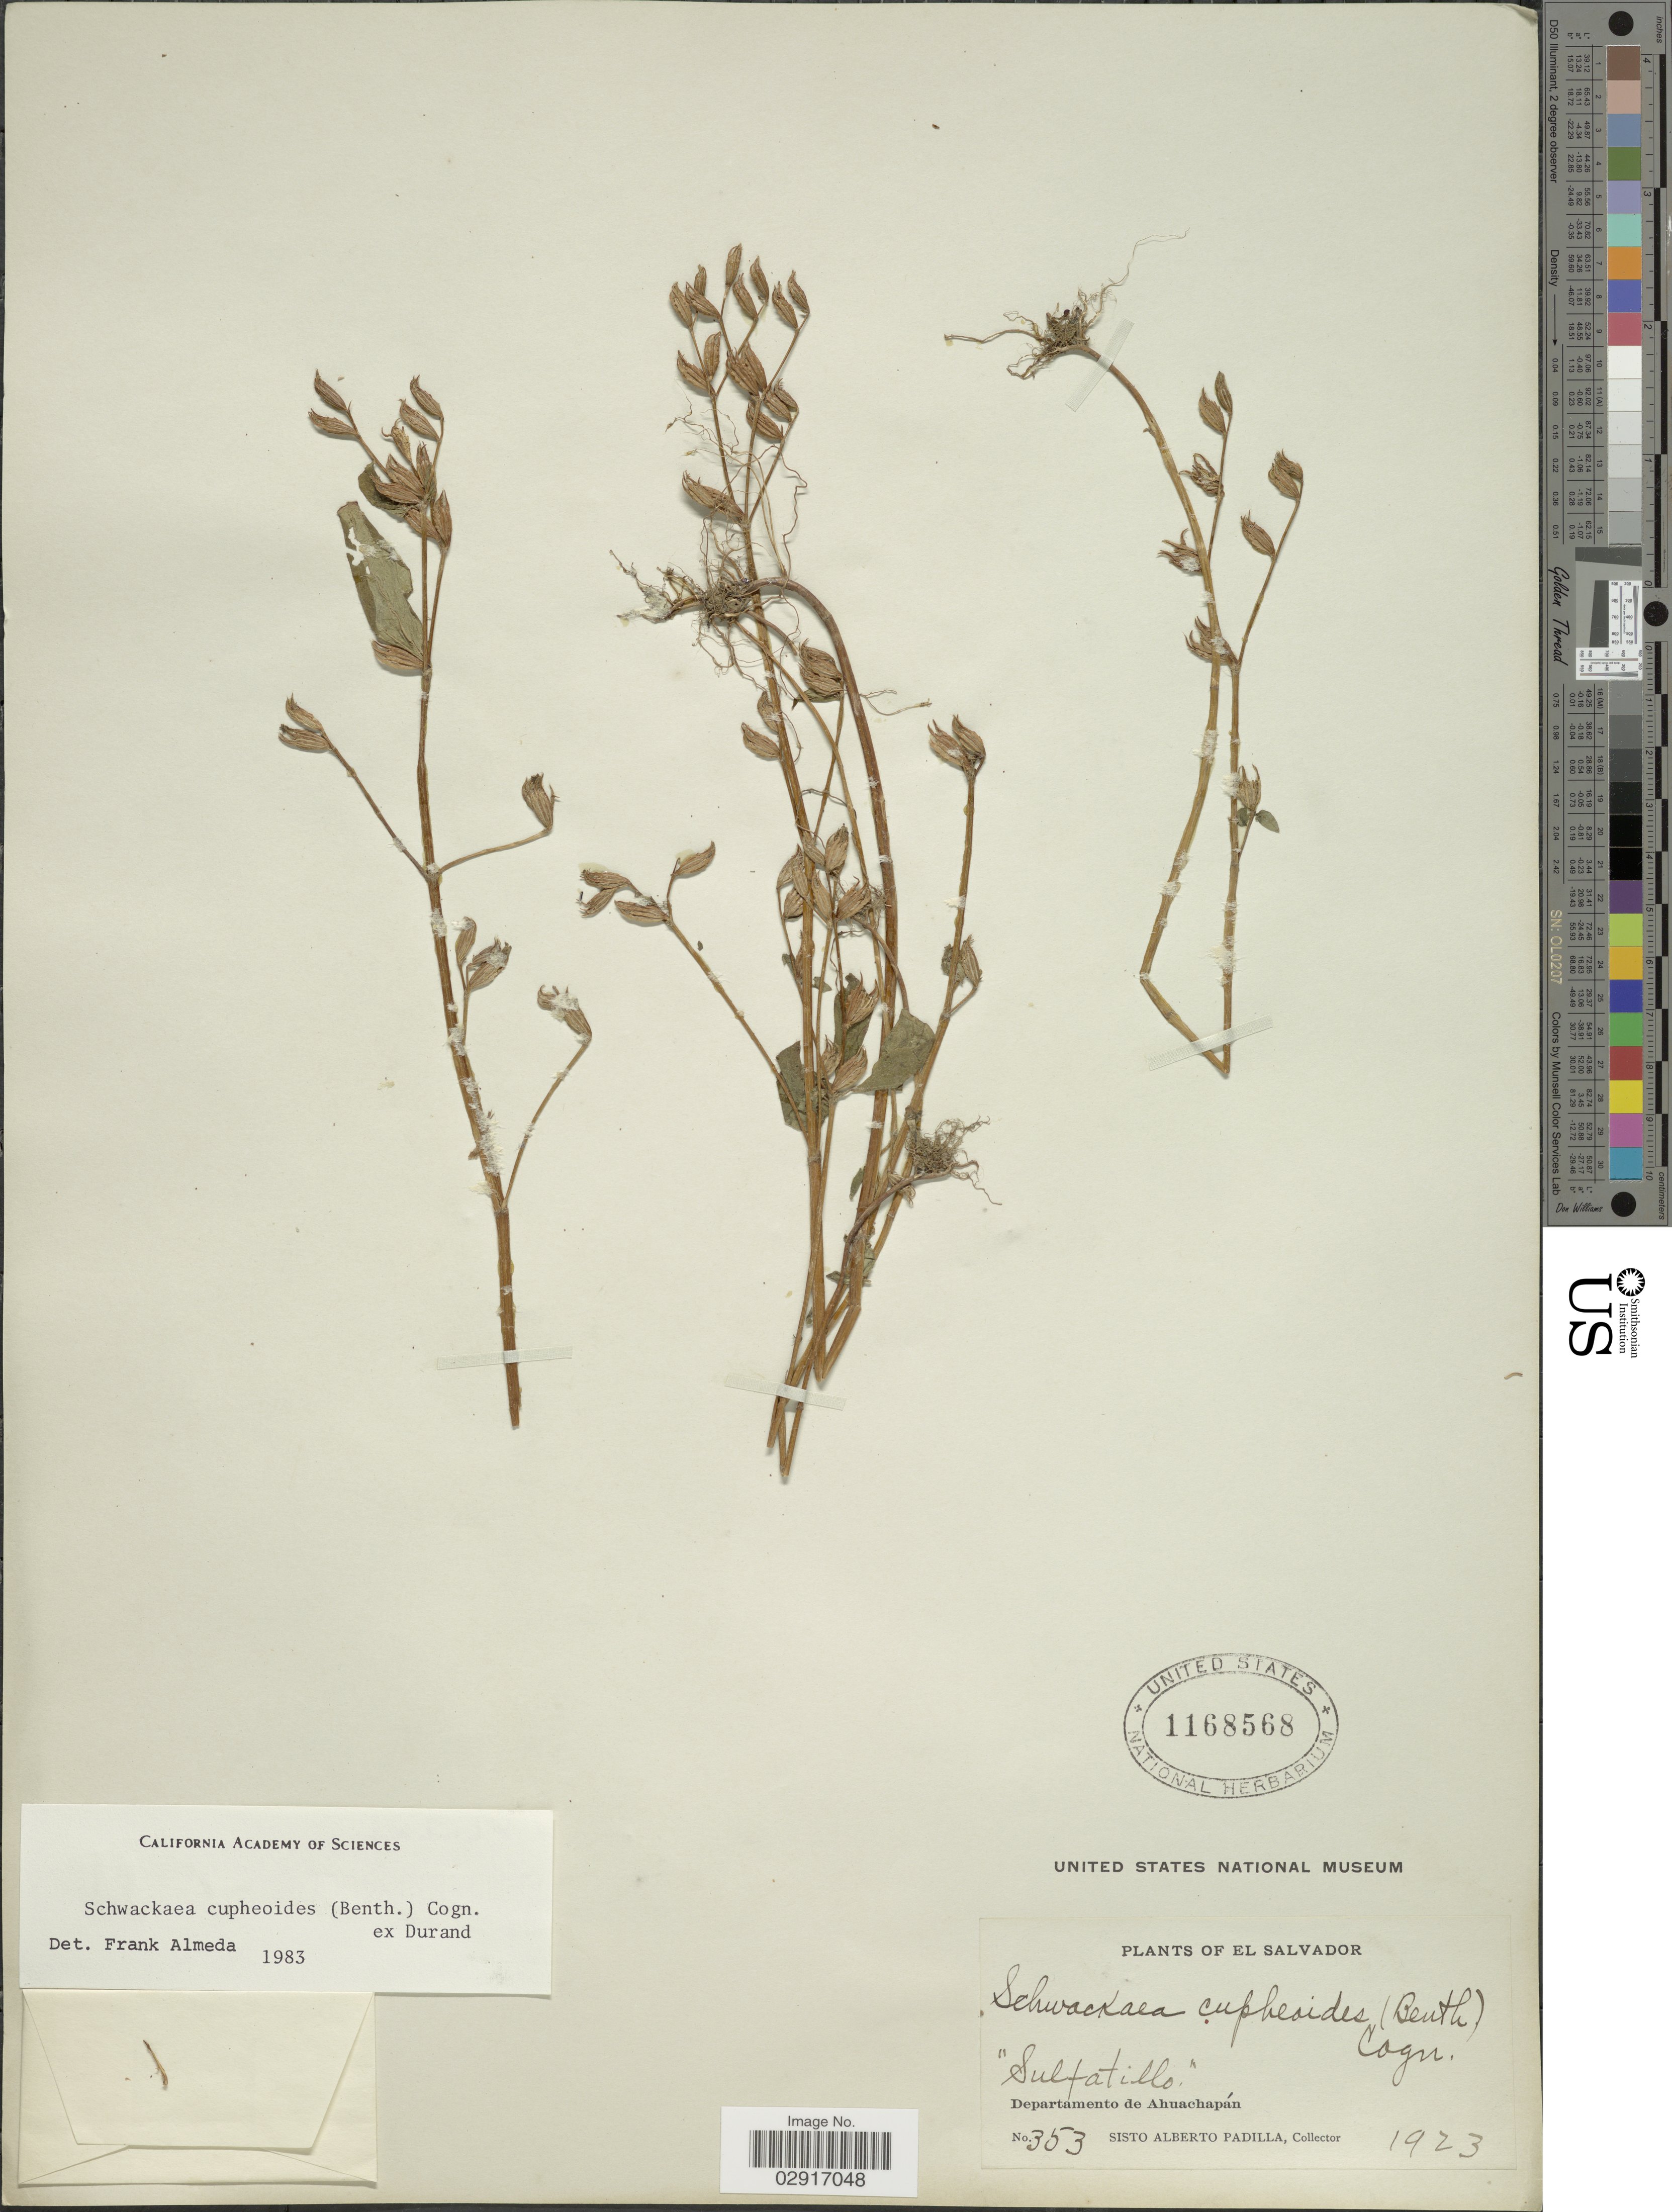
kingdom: Plantae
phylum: Tracheophyta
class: Magnoliopsida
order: Myrtales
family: Melastomataceae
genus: Schwackaea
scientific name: Schwackaea cupheoides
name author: (Benth.) Cogn.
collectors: S. A. Padilla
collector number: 353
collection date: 1923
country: El Salvador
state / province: Ahuachapan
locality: Departamento de Ahuachapán.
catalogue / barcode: US 1168568